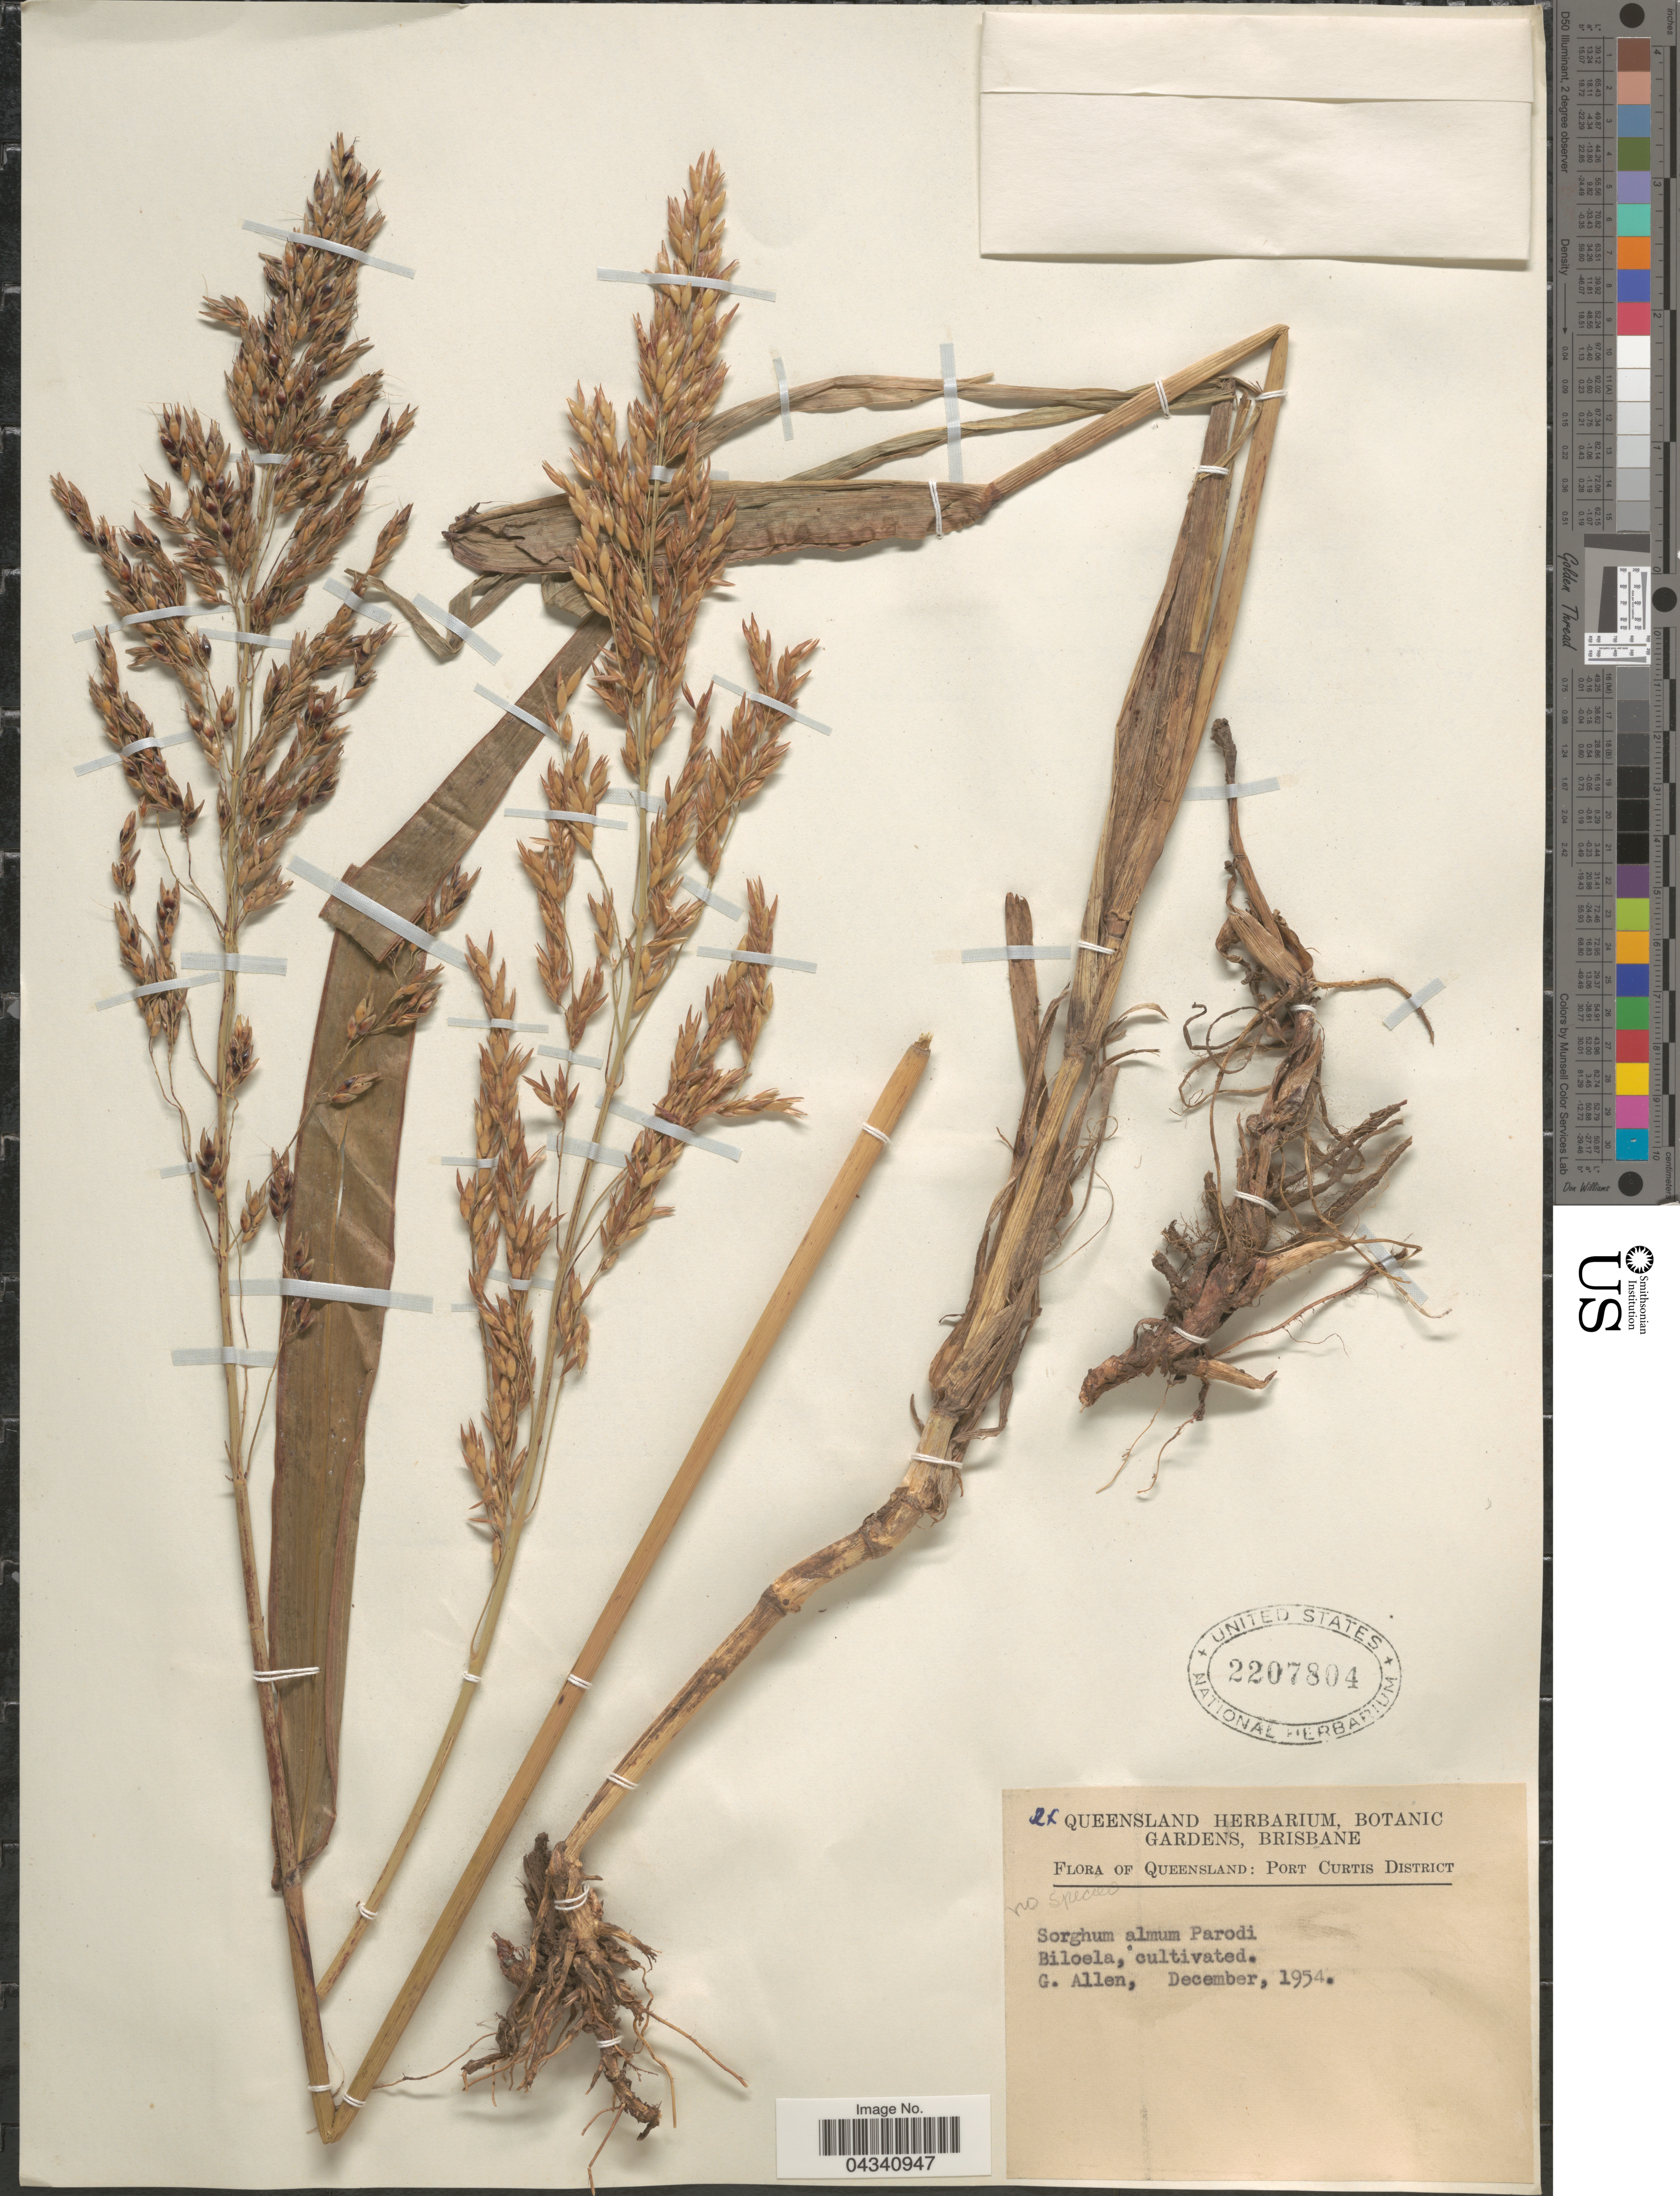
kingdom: Plantae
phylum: Tracheophyta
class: Liliopsida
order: Poales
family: Poaceae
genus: Sorghum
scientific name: Sorghum x almum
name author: Parodi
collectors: G. Allen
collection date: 1954-12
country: Australia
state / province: Queensland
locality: Port Curtis District. Biloela.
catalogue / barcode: US 2207804